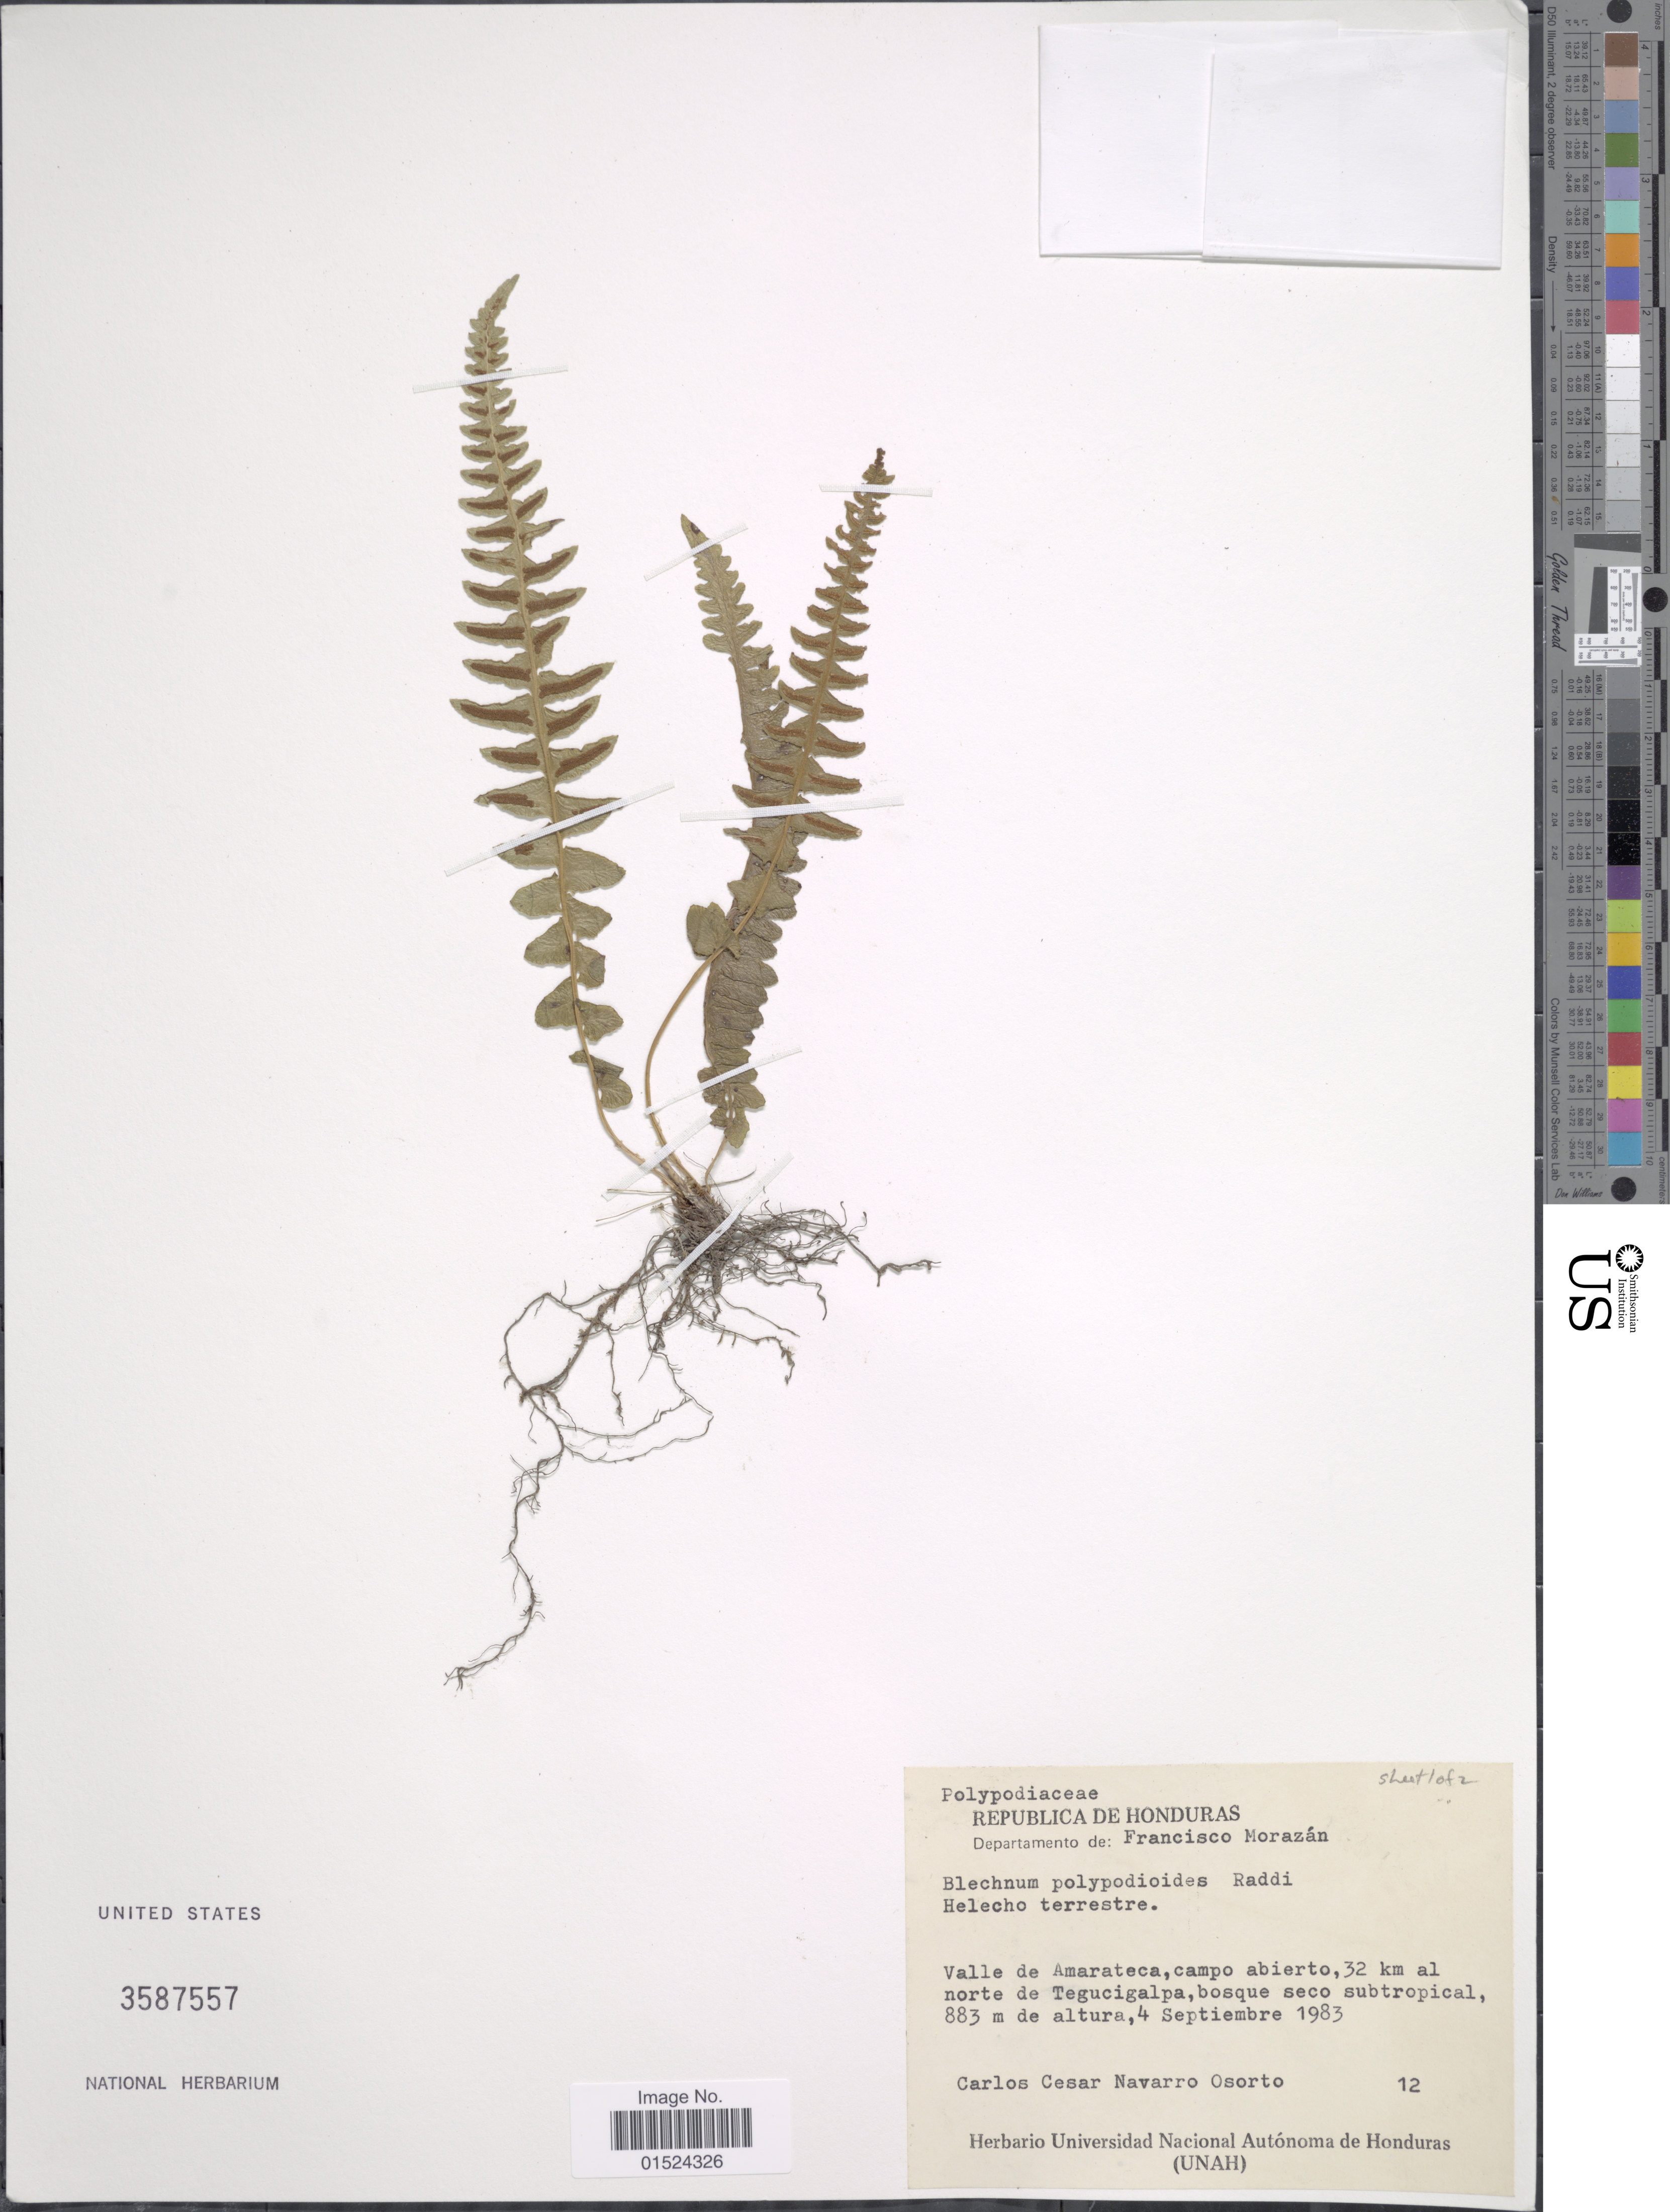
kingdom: Plantae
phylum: Tracheophyta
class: Polypodiopsida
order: Polypodiales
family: Blechnaceae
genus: Blechnum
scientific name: Blechnum polypodioides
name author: Raddi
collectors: C. Osorto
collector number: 12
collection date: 1983-09-04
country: Honduras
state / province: Fco. Morazán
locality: Valle de Amarateca, campo abierto, 32 km al norte de Tegucigalpa, bosque seco subtropical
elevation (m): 883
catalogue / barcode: US 3587557